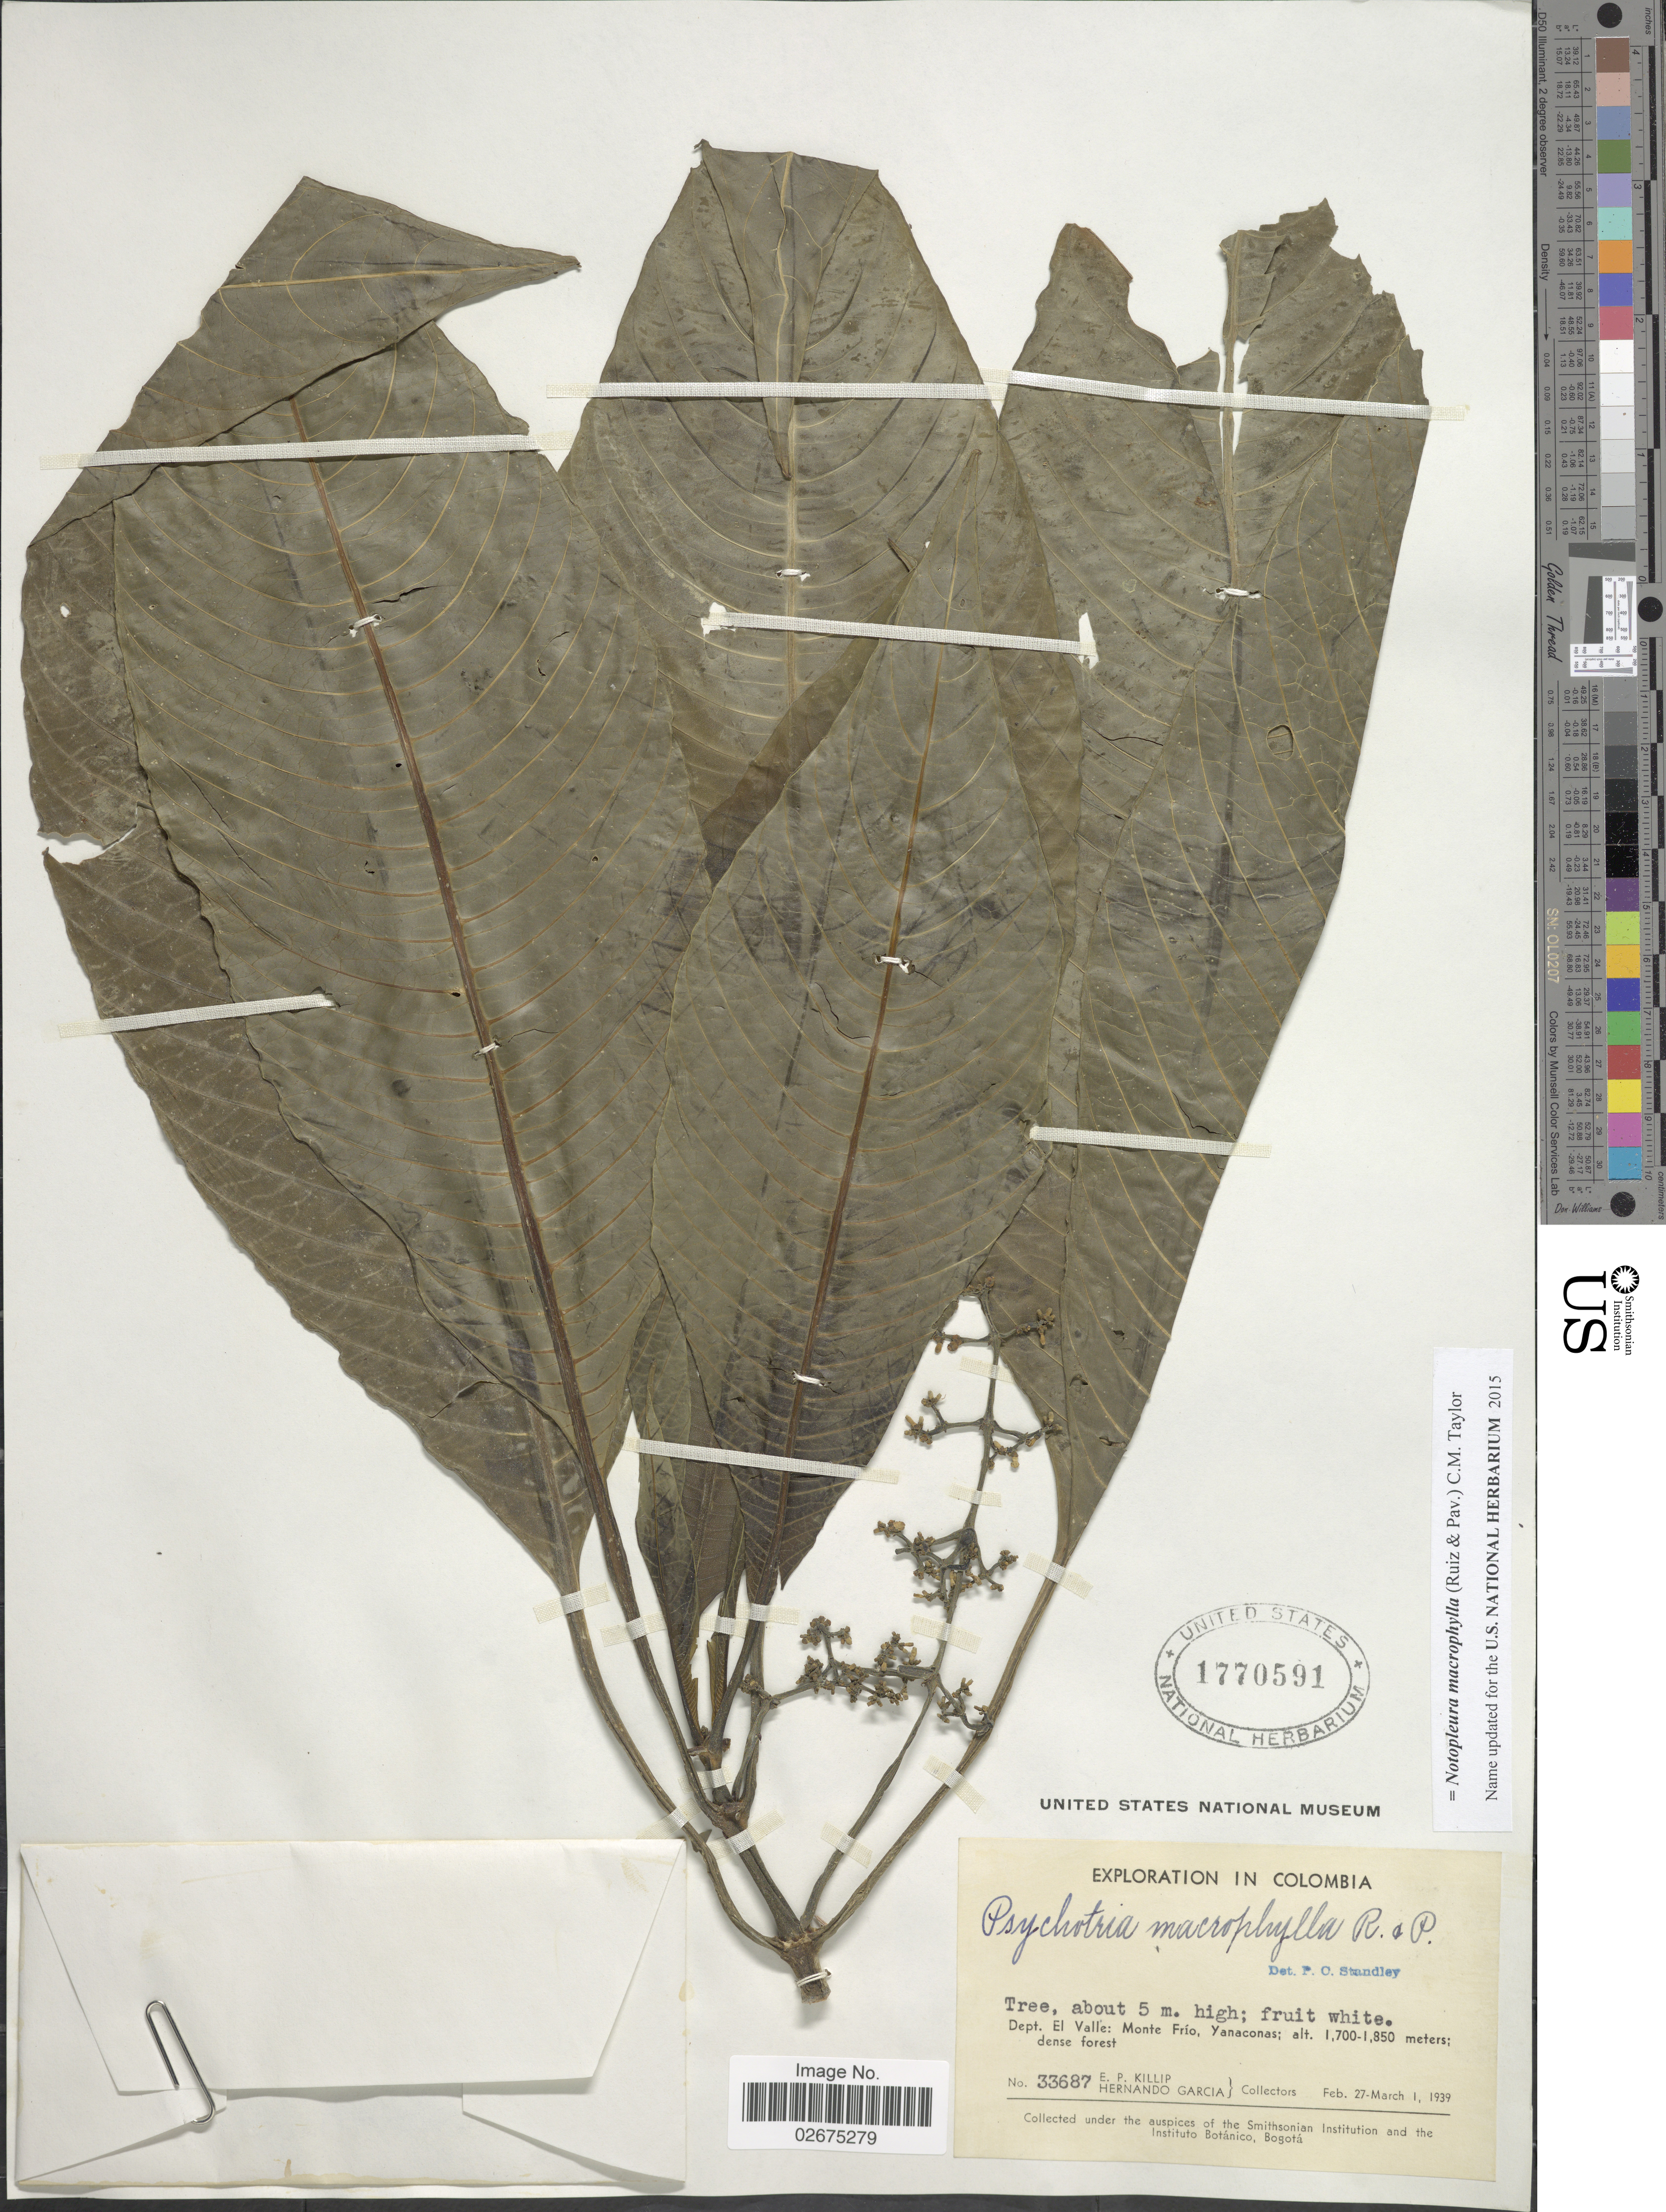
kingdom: Plantae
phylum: Tracheophyta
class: Magnoliopsida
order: Gentianales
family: Rubiaceae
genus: Notopleura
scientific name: Notopleura macrophylla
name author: (Ruiz & Pav.) C.M. Taylor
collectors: E. P. Killip & H. Garcia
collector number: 33687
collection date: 1939-02-27/1939-03-01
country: Colombia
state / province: Valle del Cauca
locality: Dept. El Valle: Monte Frío, Yanaconas; dense forest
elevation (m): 1700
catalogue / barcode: US 1770591